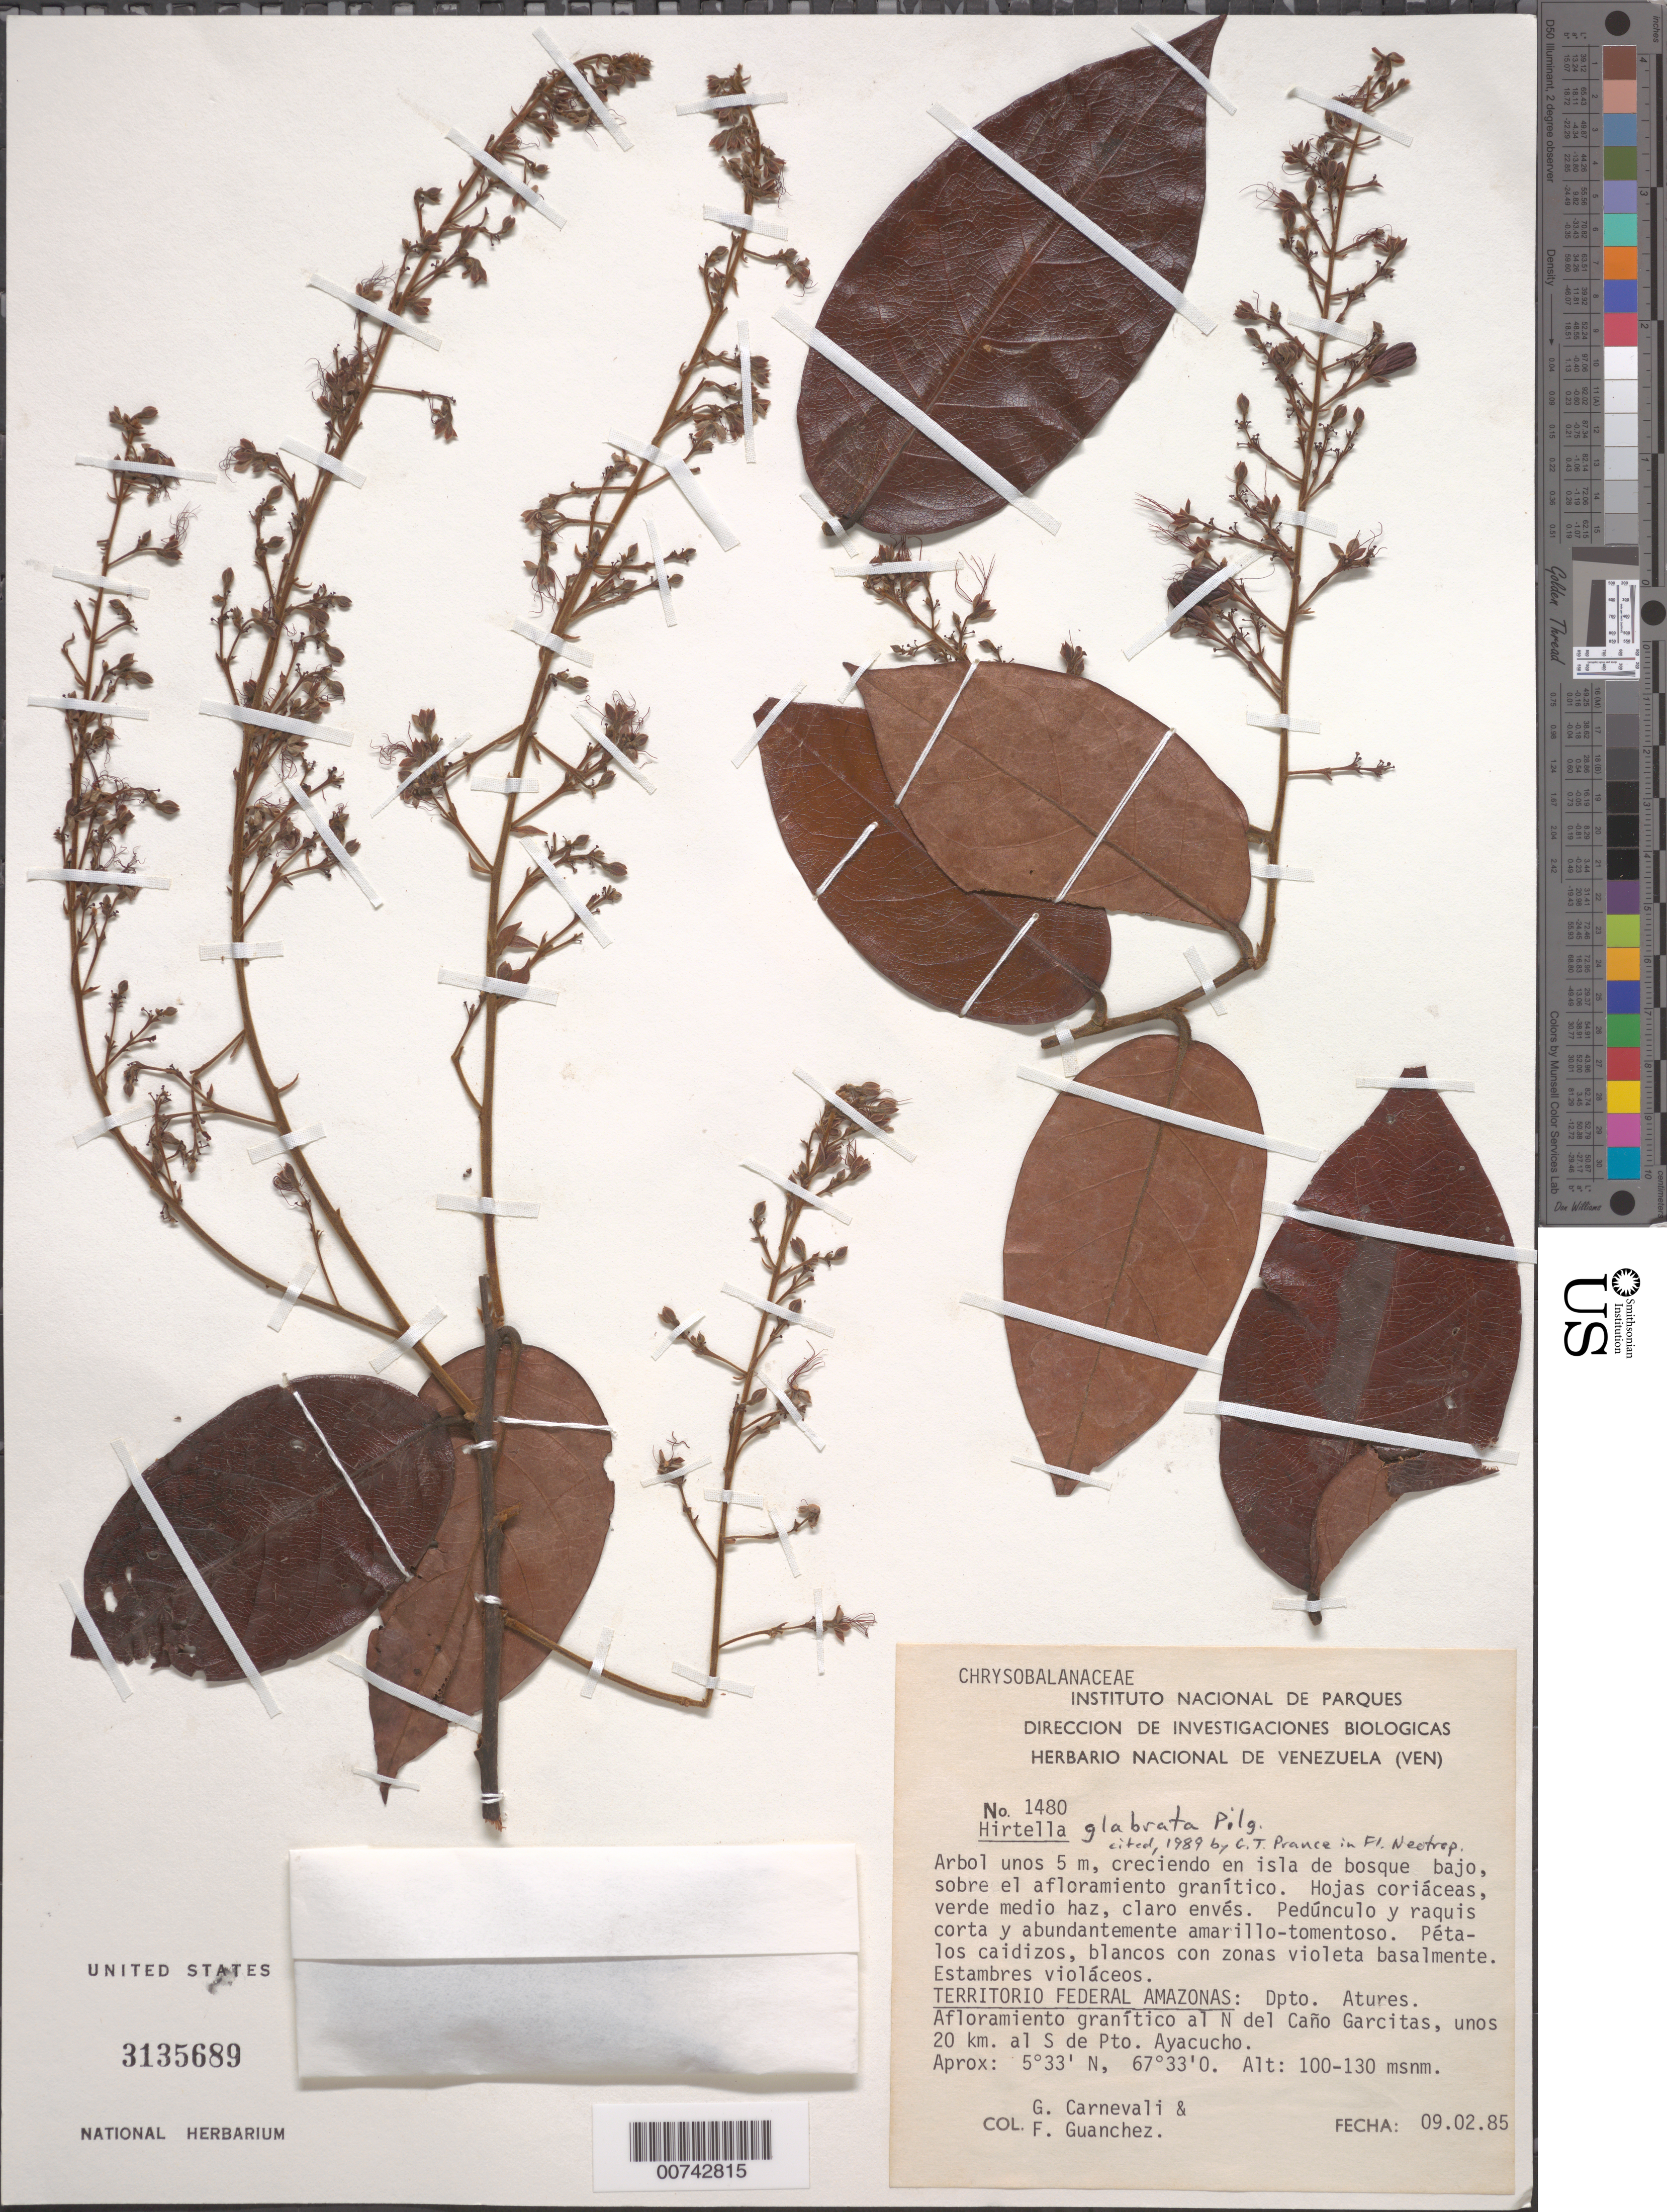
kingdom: Plantae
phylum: Tracheophyta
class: Magnoliopsida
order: Malpighiales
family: Chrysobalanaceae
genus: Hirtella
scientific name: Hirtella glabrata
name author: Pilg.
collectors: G. Carnevali & F. Guánchez M.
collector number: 1480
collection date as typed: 9-Feb-85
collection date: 1985-02-09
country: Venezuela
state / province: Amazonas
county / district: Atures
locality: Puerto Ayacucho, 20 km S of, N del Caño Garcitas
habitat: Creciendo en isla de bosque bajo, sobre el afloramiento granitico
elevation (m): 100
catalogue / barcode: US 3135689